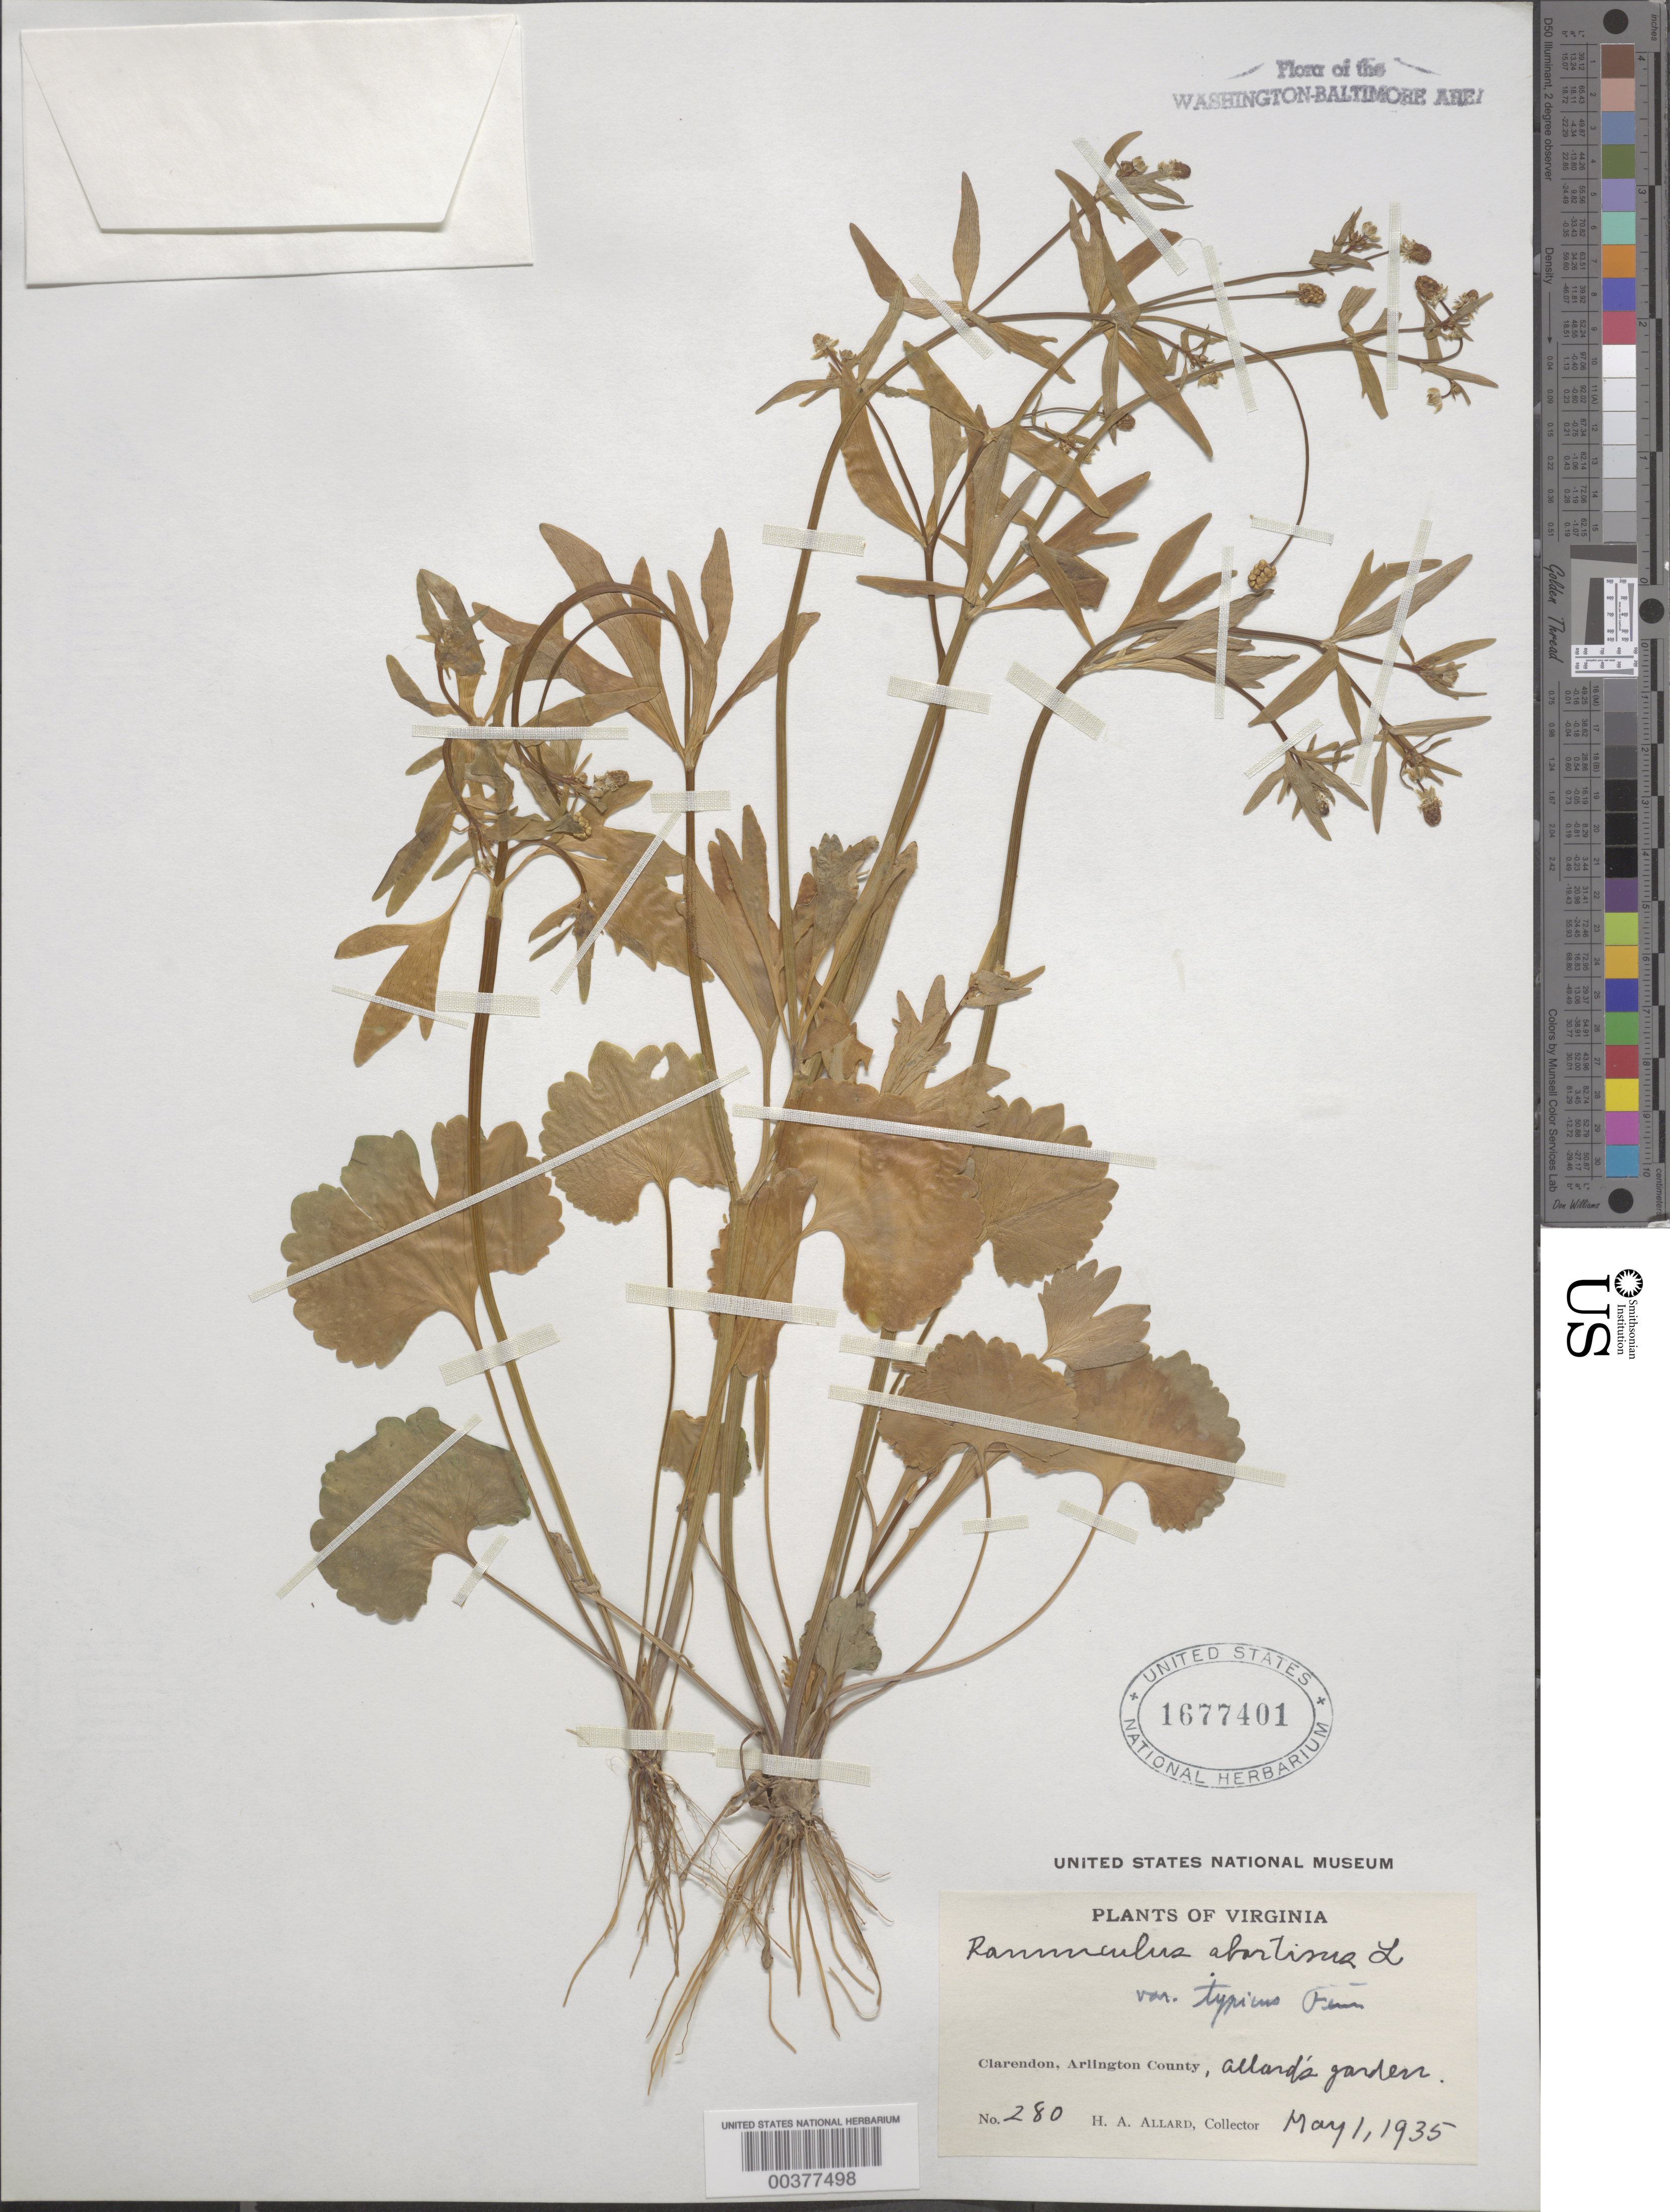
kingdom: Plantae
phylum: Tracheophyta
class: Magnoliopsida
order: Ranunculales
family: Ranunculaceae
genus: Ranunculus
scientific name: Ranunculus abortivus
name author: L.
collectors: H. A. Allard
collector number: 280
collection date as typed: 01 May 1935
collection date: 1935-05-01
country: United States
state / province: Virginia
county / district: Arlington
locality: Clarendon, Allards Garden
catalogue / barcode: US 1677401